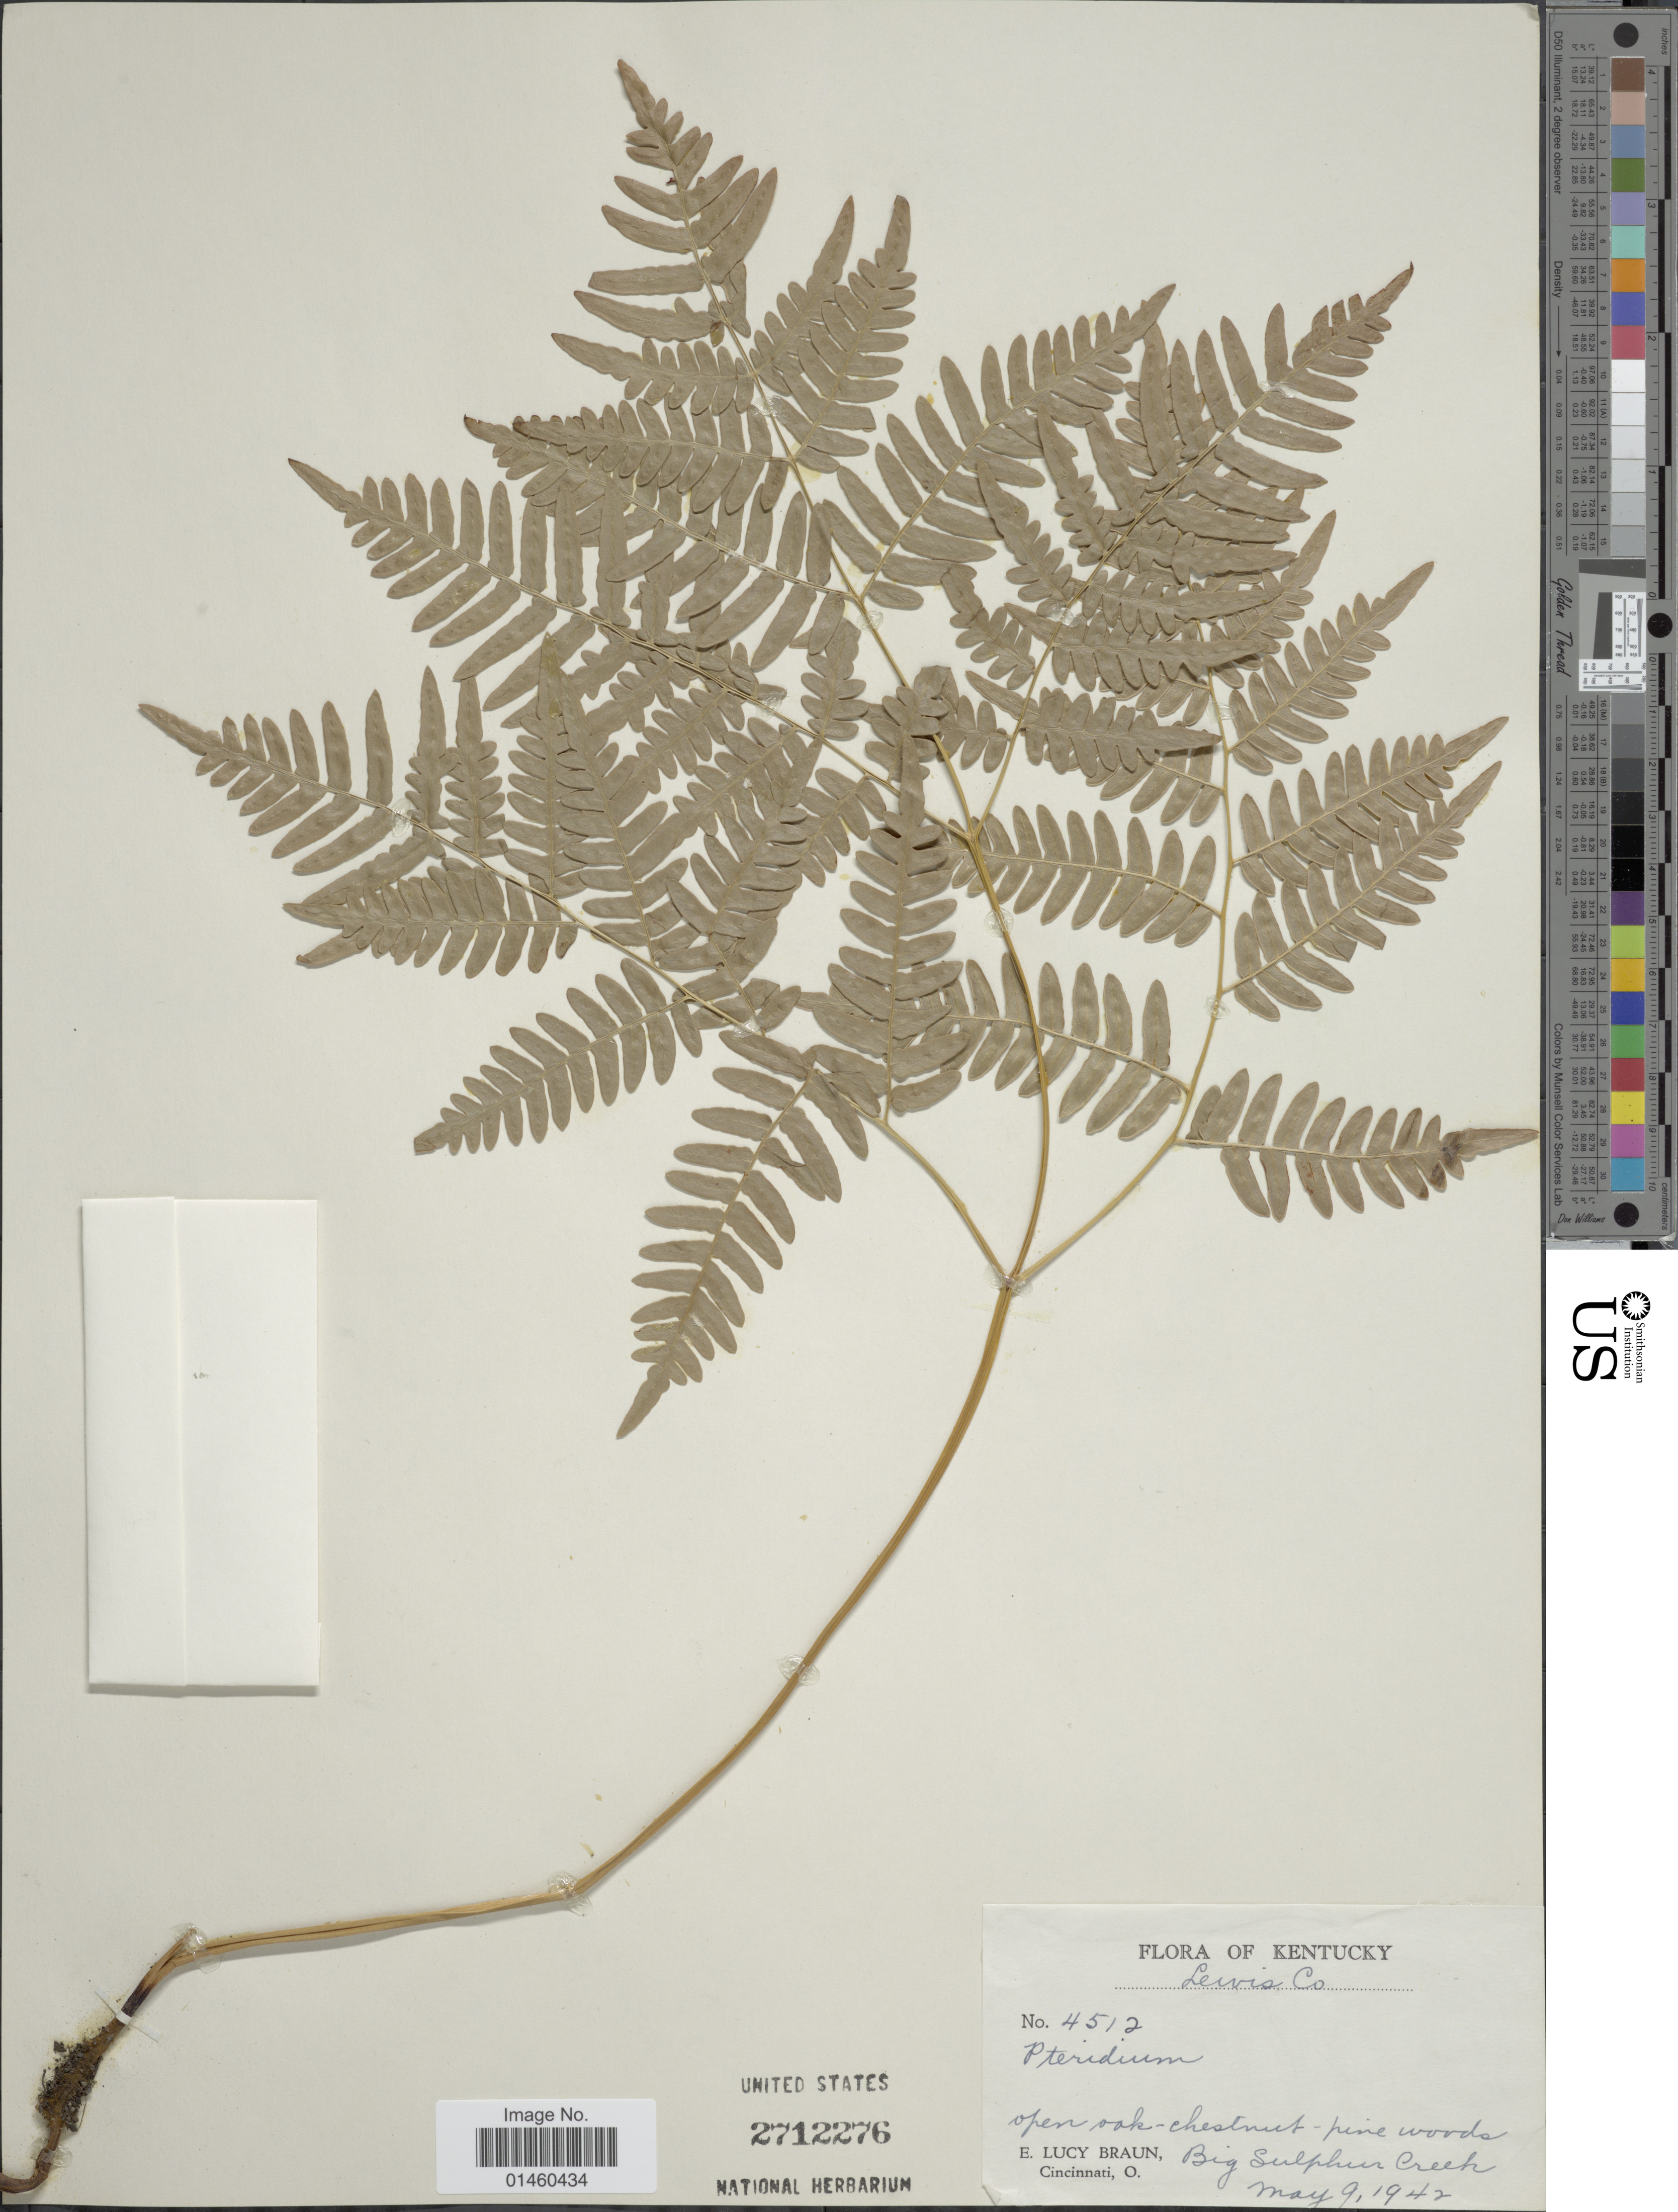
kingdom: Plantae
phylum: Tracheophyta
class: Polypodiopsida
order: Polypodiales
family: Dennstaedtiaceae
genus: Pteridium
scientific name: Pteridium aquilinum var. pseudocaudatum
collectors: E. L. Braun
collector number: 4512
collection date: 1942-05-09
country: United States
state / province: Kentucky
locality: Big Sulphur Creek.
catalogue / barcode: US 2712276